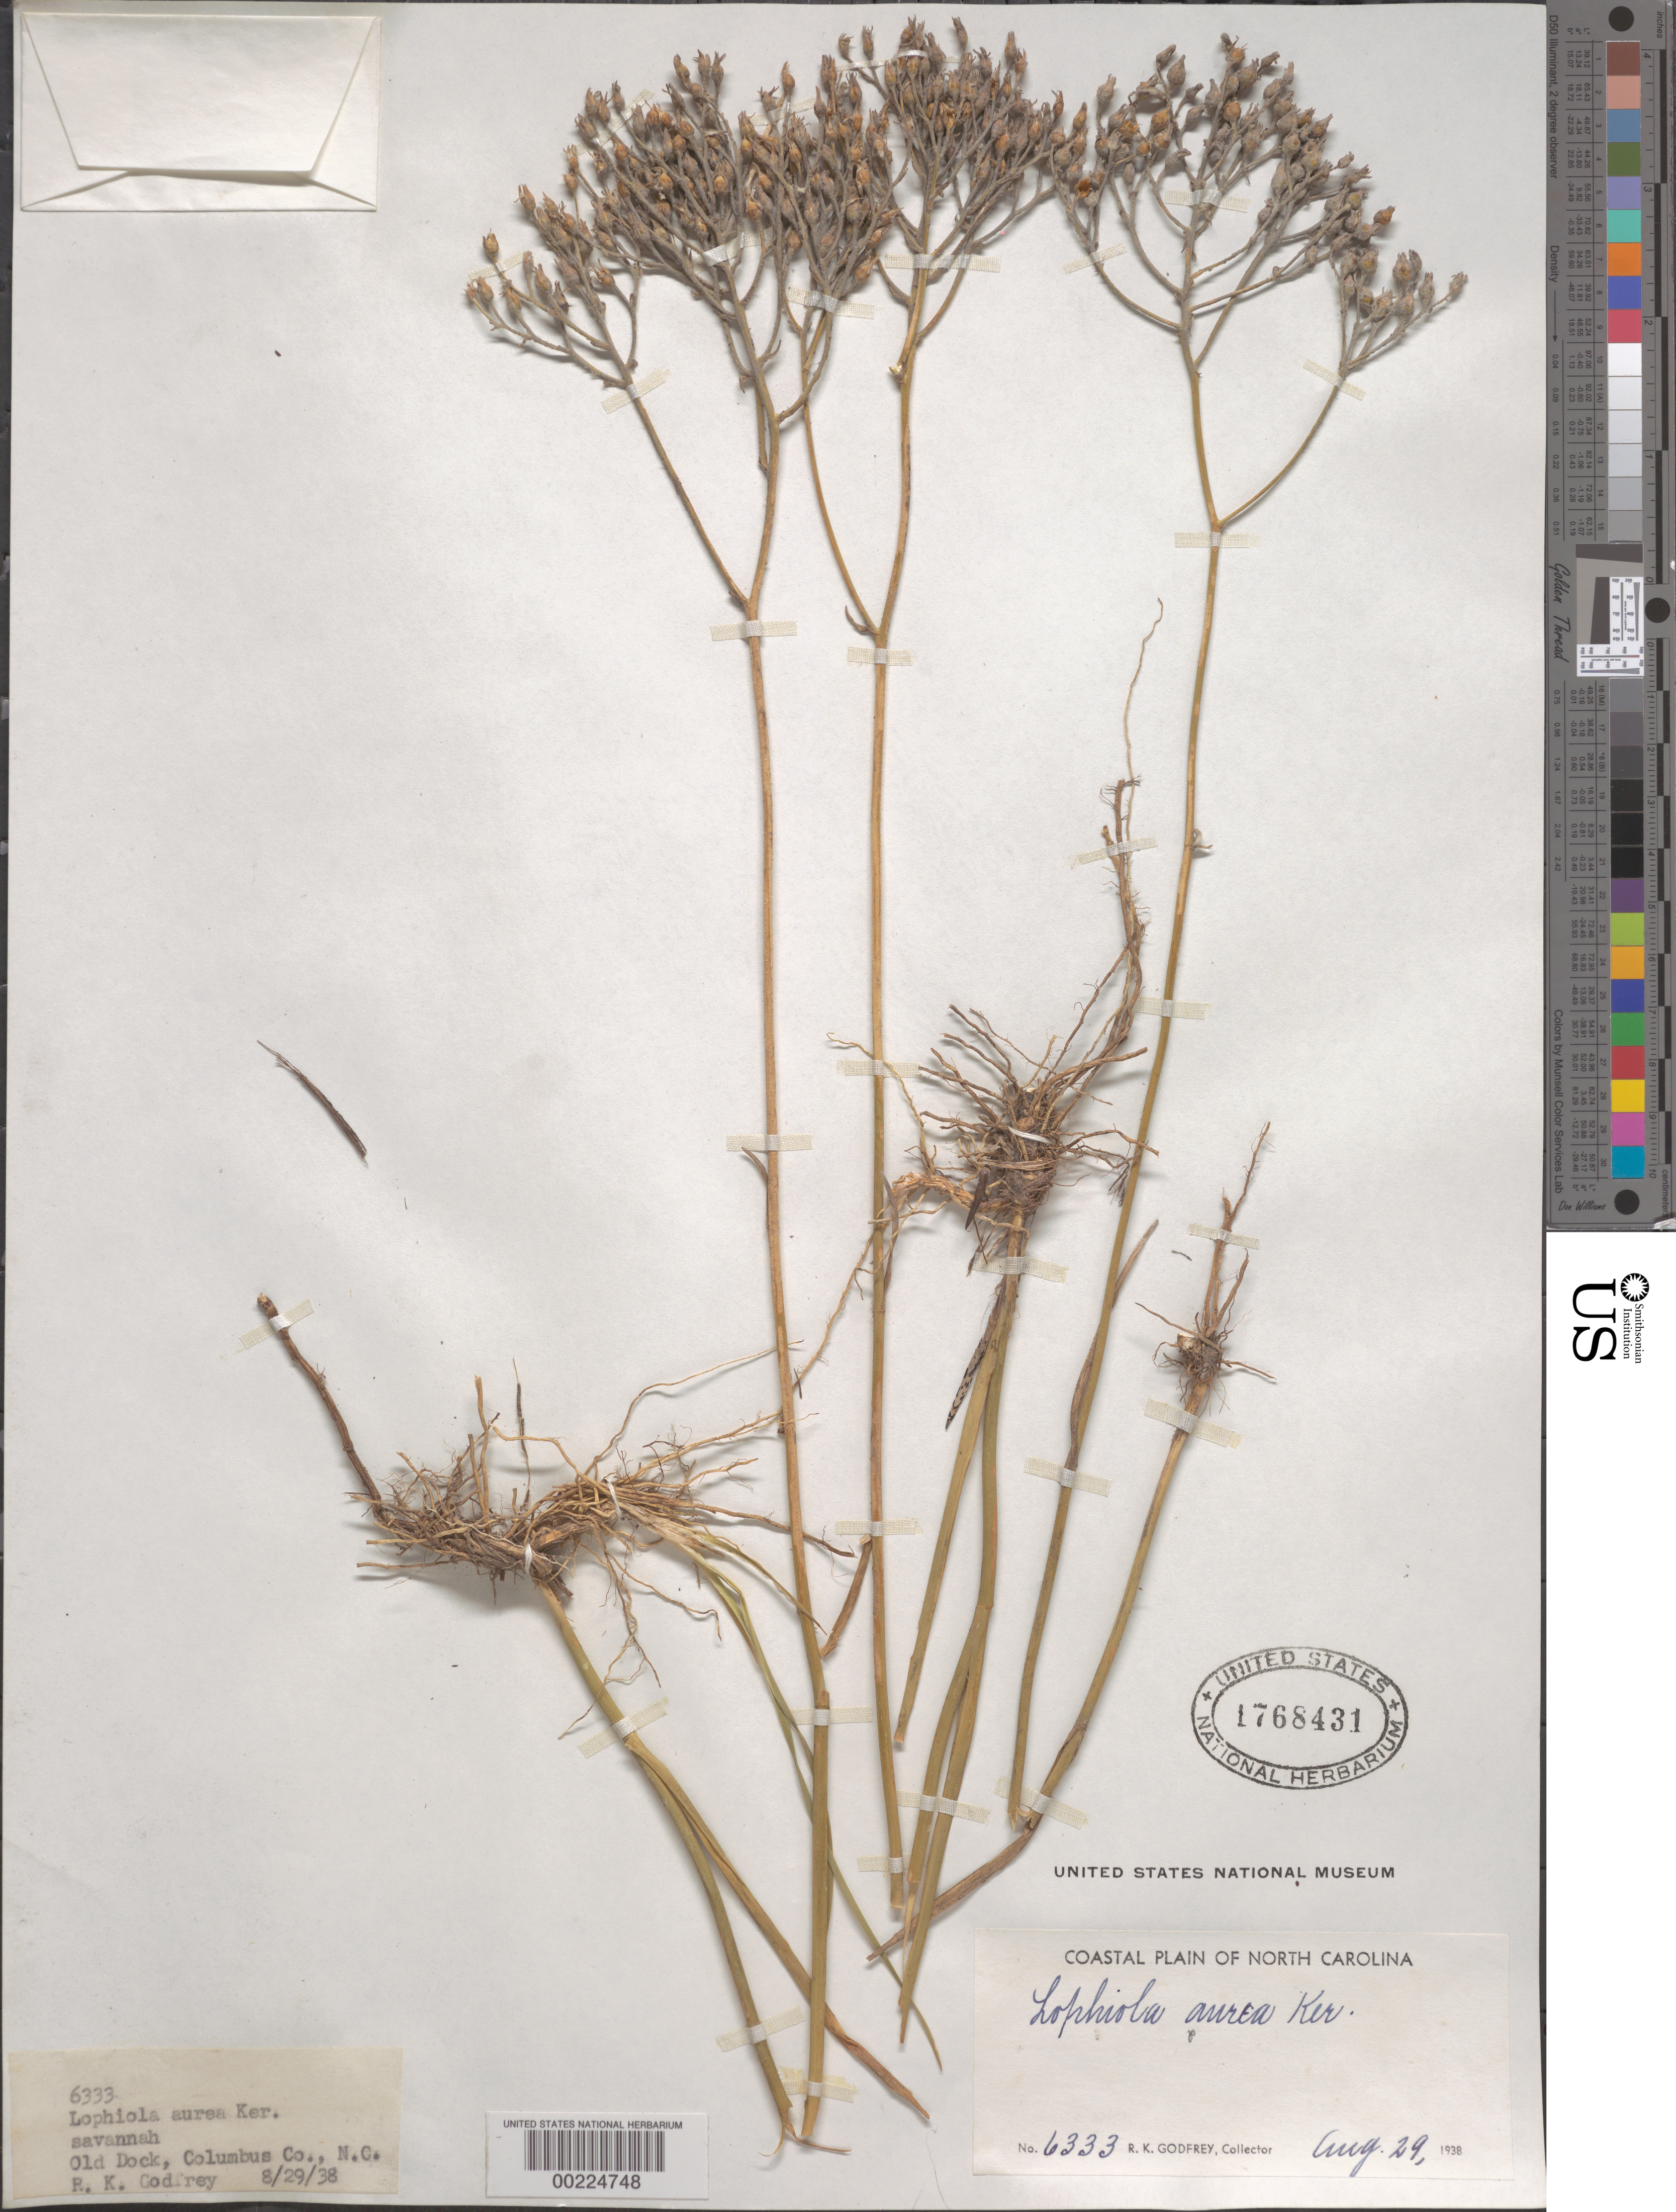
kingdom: Plantae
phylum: Tracheophyta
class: Liliopsida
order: Dioscoreales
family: Nartheciaceae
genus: Lophiola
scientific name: Lophiola aurea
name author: Ker Gawl.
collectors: R. K. Godfrey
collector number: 6333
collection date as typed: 29 Aug 1938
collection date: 1938-08-29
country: United States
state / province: North Carolina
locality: Coastal plain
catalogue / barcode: US 1768431